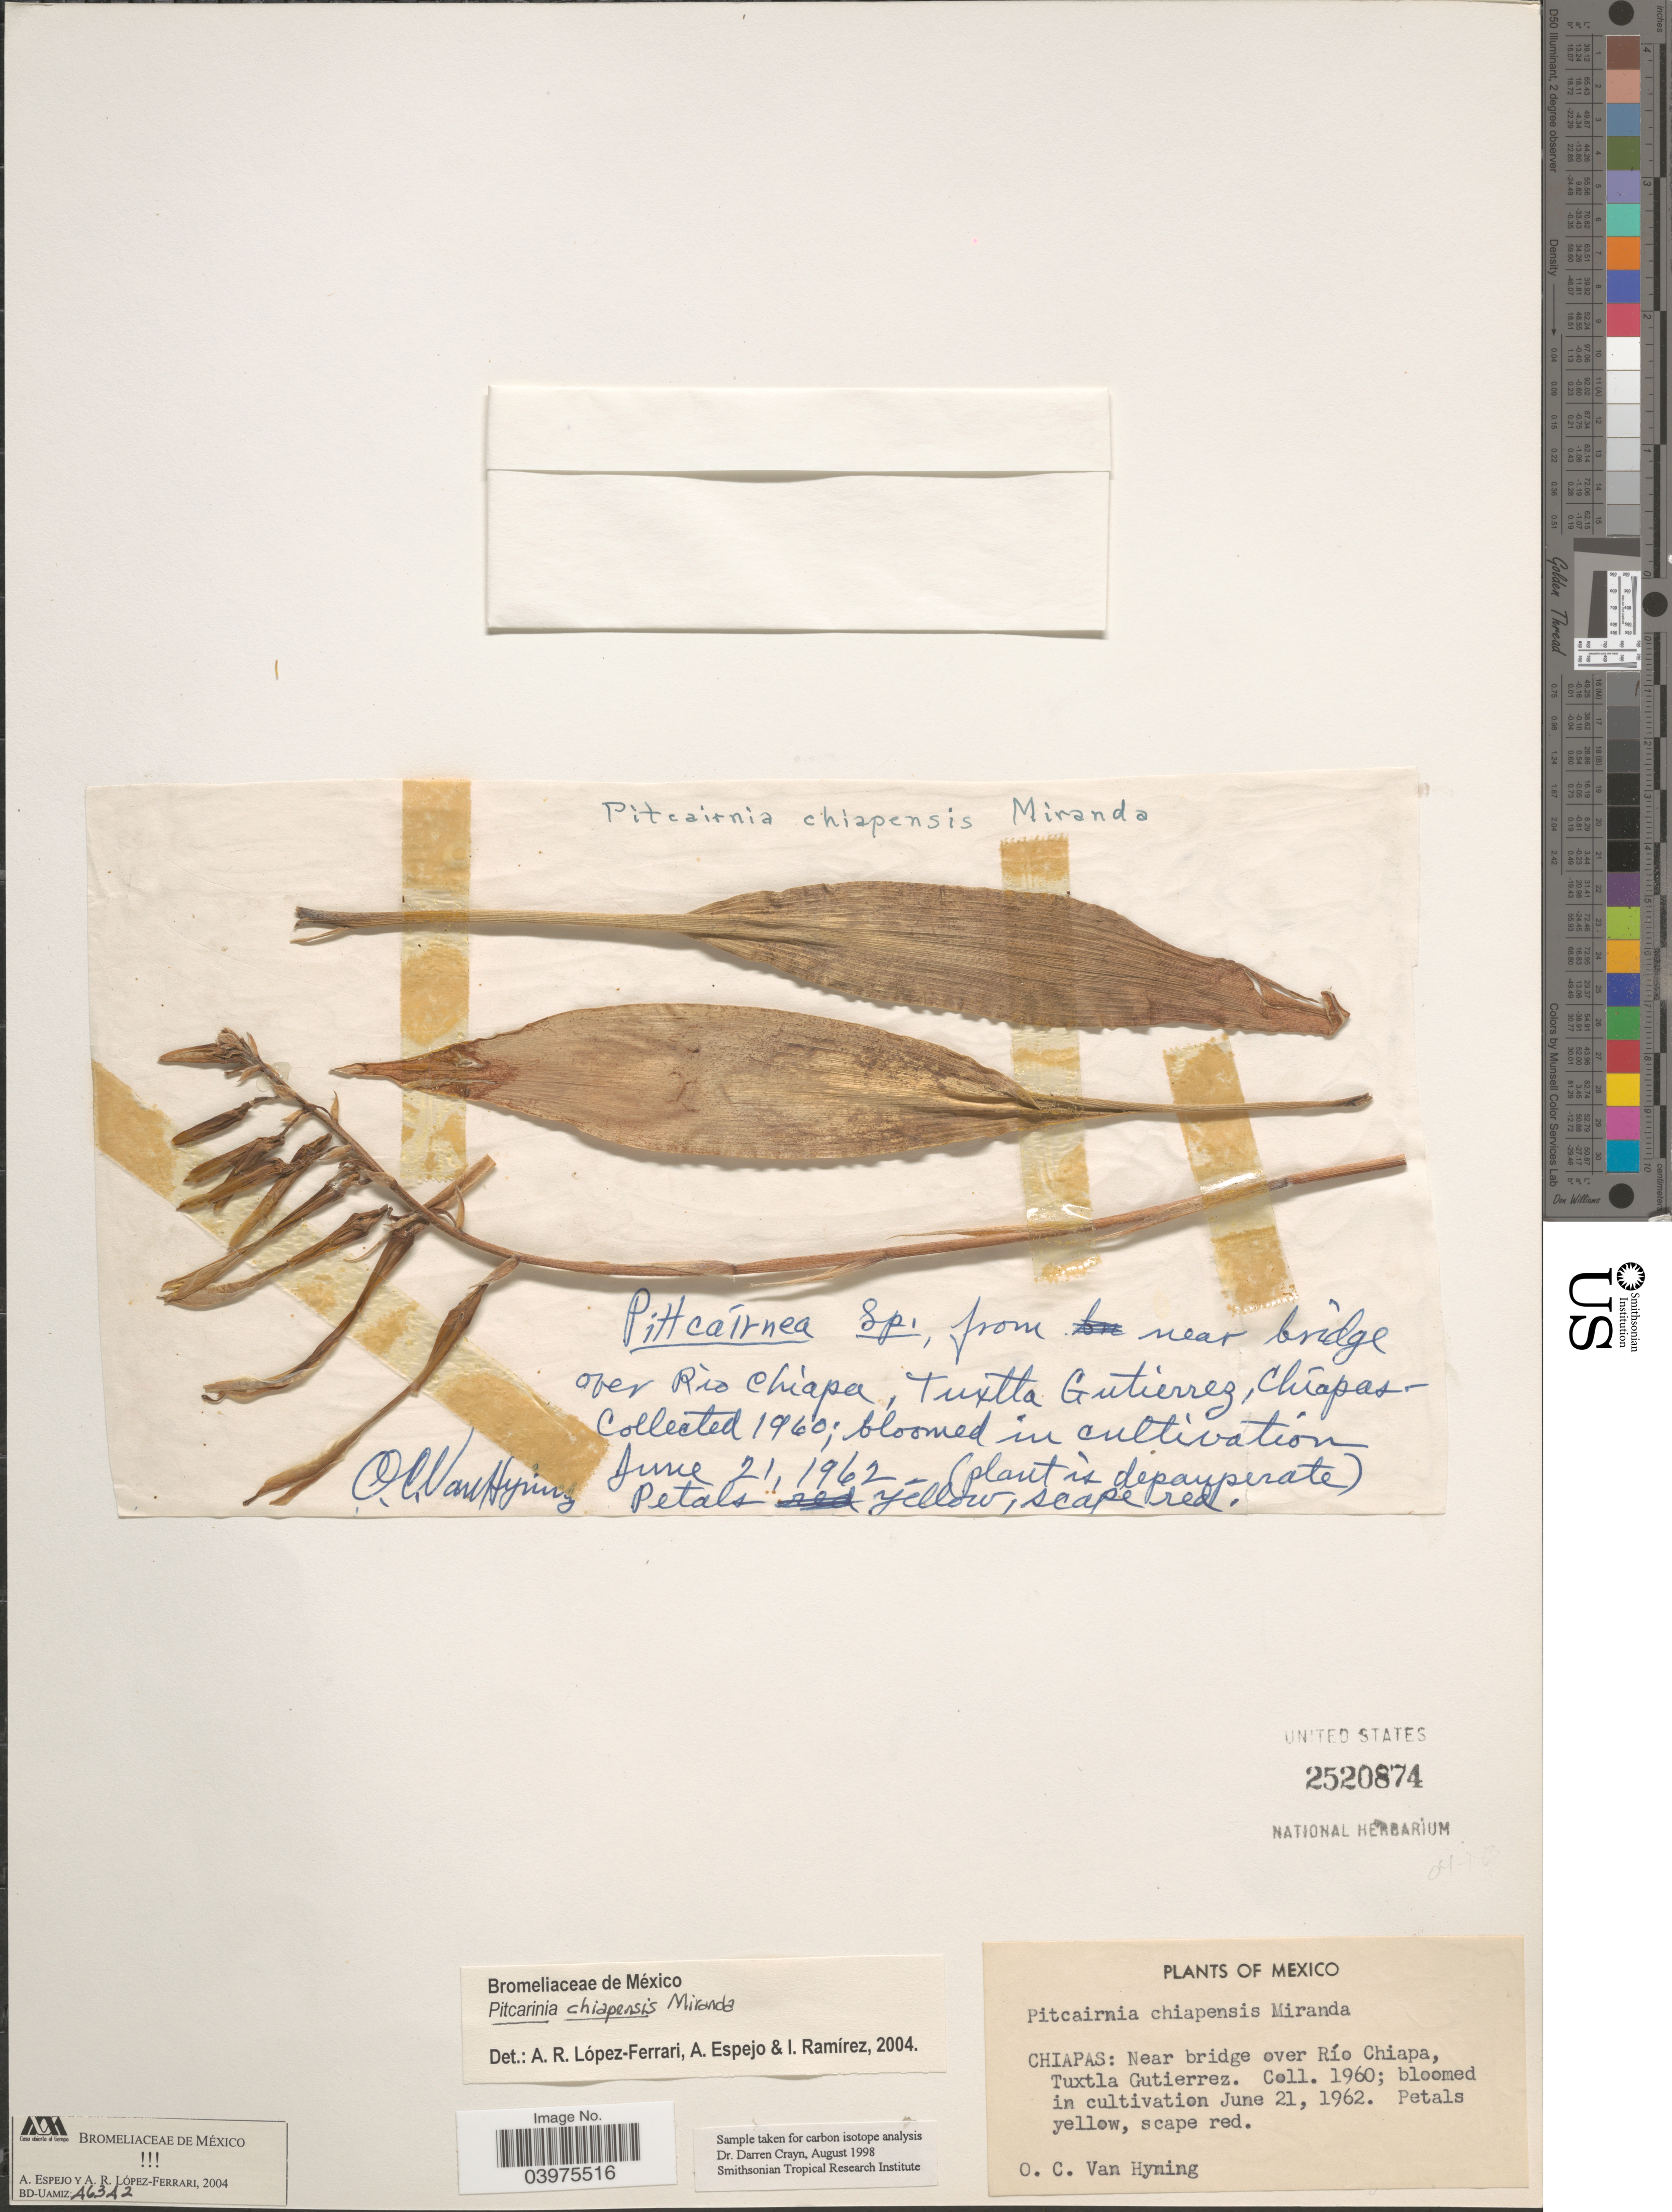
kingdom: Plantae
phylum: Tracheophyta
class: Liliopsida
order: Poales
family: Bromeliaceae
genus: Pitcairnia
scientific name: Pitcairnia chiapensis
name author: Miranda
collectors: O. Van Hyning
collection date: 1962-06-21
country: Mexico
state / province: Chiapas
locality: Near bridge over Río Chiapa, Tuxtla Gutierrez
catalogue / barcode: US 2520874